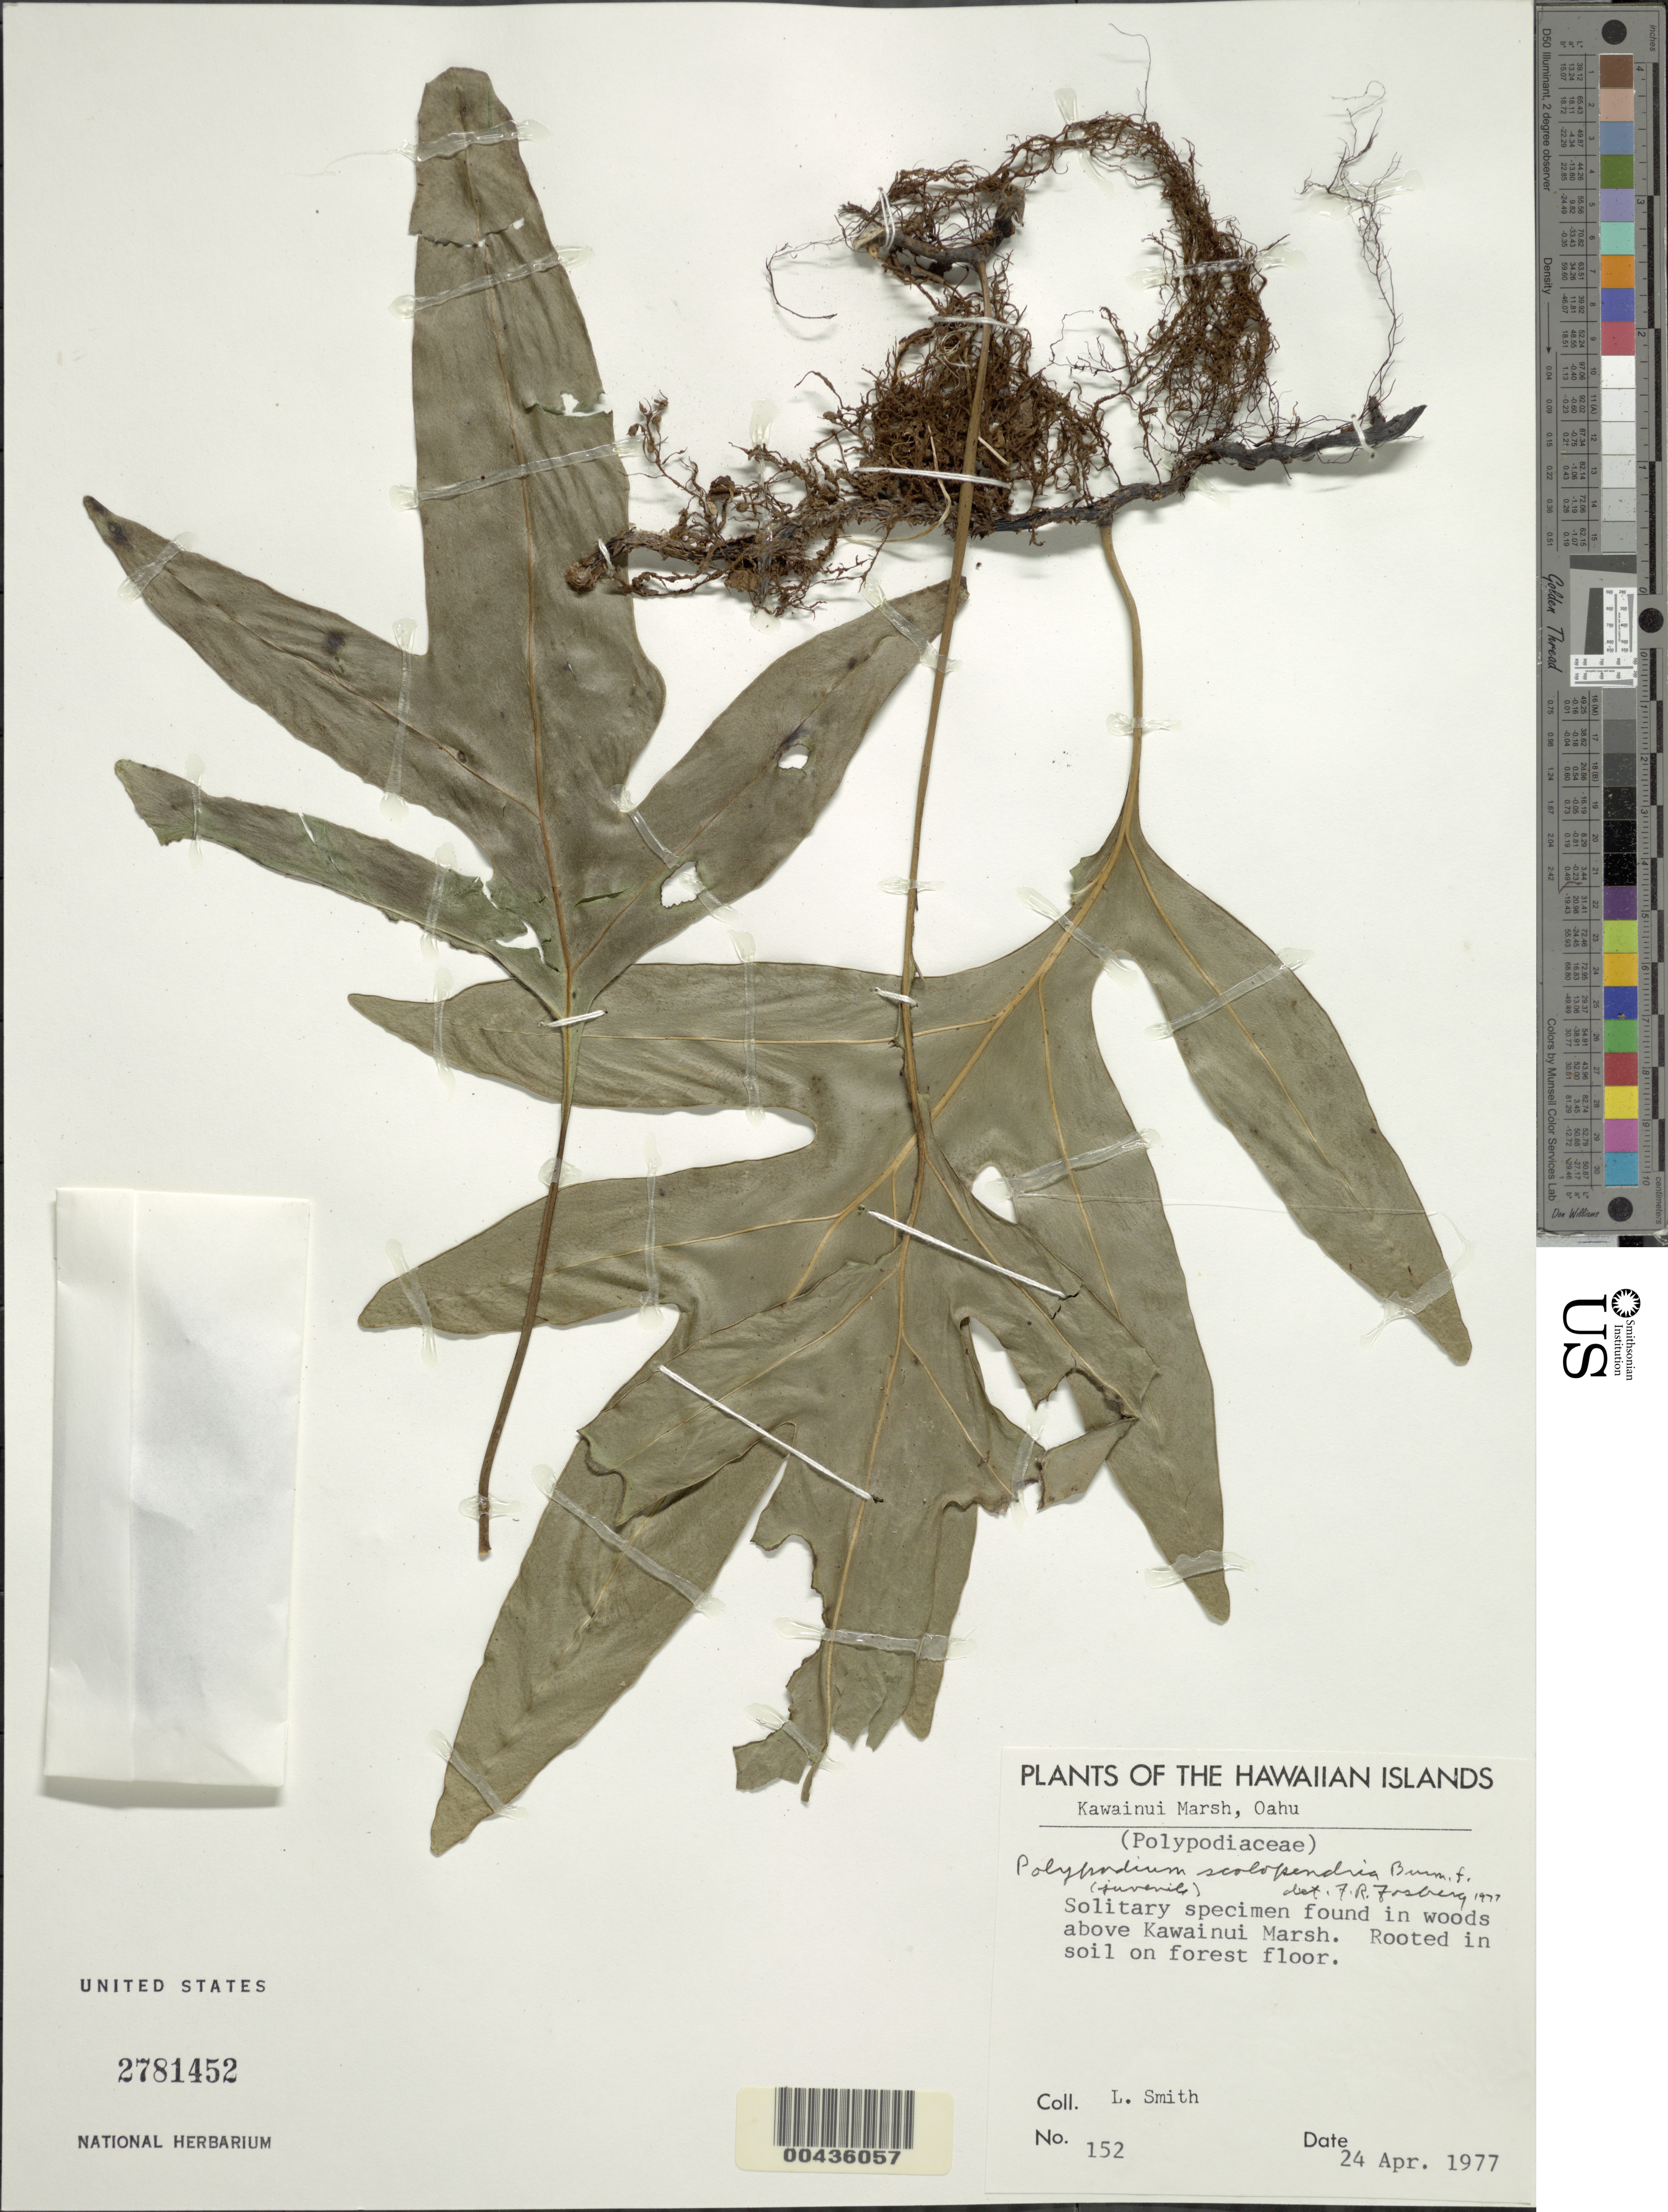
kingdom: Plantae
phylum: Tracheophyta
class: Polypodiopsida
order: Polypodiales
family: Polypodiaceae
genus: Polypodium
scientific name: Polypodium scolopendria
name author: Burm. f.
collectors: L. Smith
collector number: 152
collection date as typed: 24 Apr 1977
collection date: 1977-04-24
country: United States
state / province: Hawaii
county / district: Honolulu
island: Oahu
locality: Kawainui Marsh, woods above Kawainui Marsh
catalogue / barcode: US 2781452